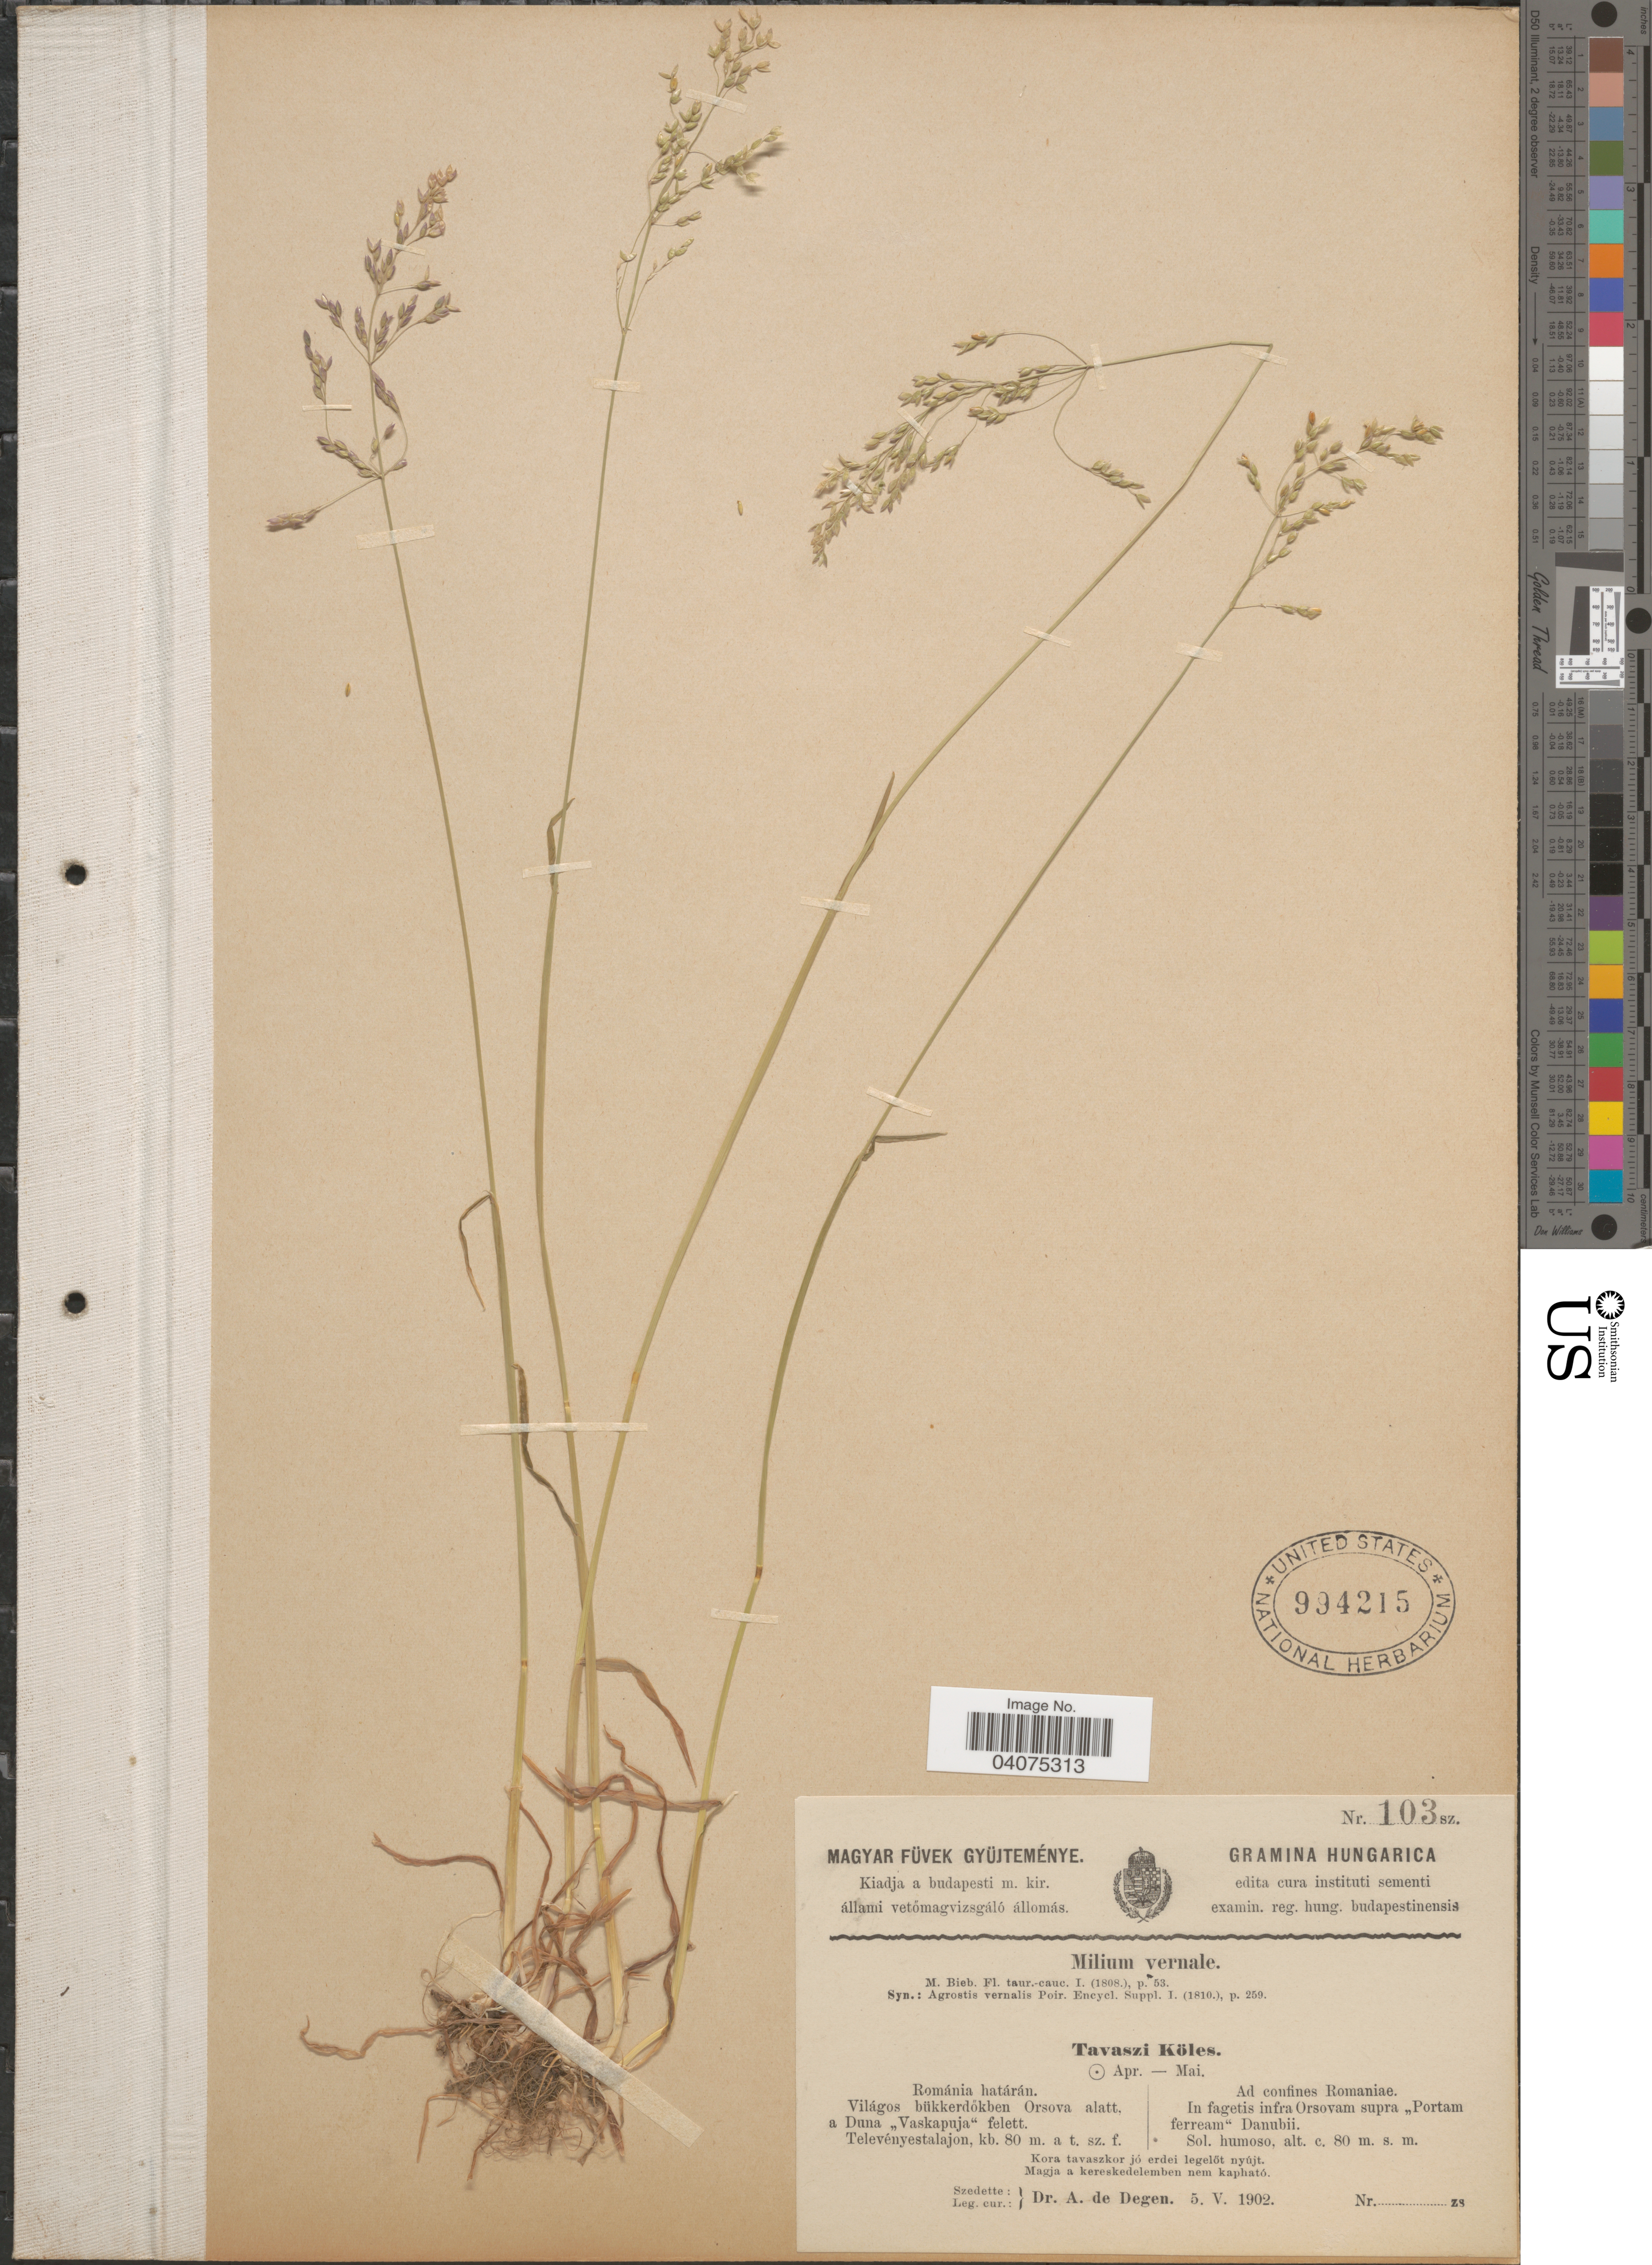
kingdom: Plantae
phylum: Tracheophyta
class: Liliopsida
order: Poales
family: Poaceae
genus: Milium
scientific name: Milium vernale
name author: M. Bieb.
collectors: A. Degen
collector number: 103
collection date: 1902-05-05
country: Romania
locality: Ad confines Romaniae. In fagetis infra Orsovam supra "Portam ferream" Danubii.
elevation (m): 80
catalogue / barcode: US 994215